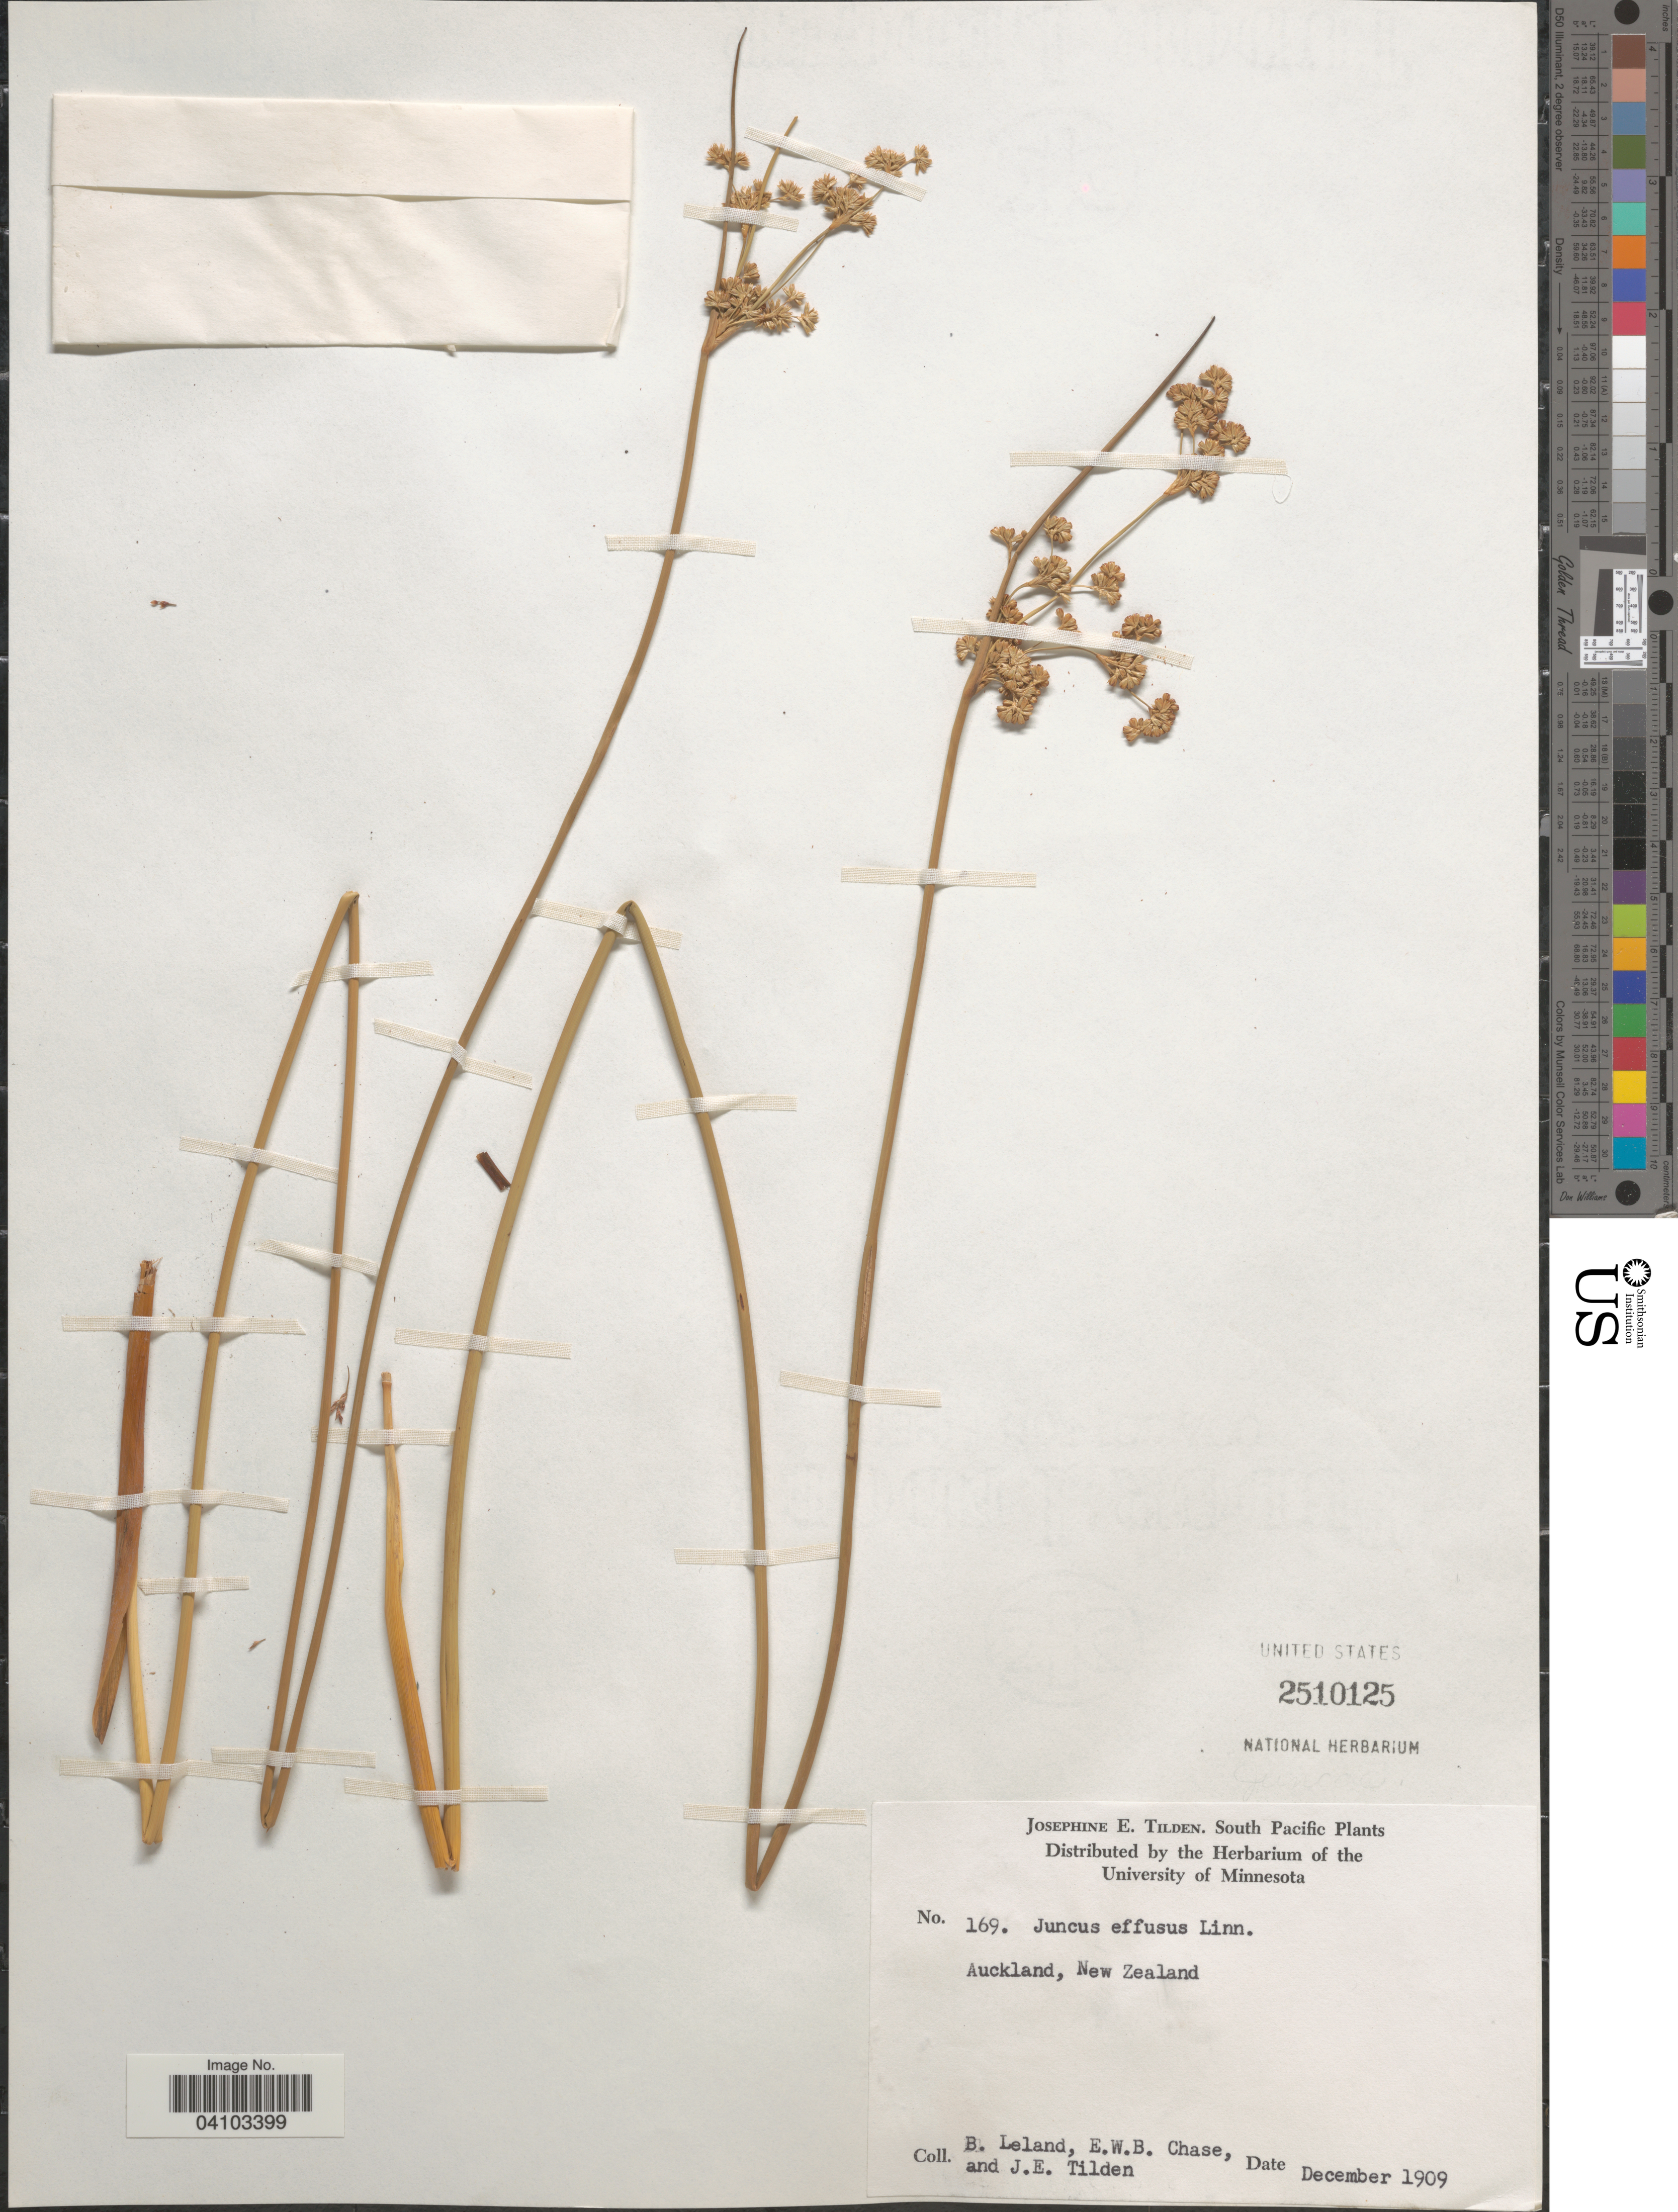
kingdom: Plantae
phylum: Tracheophyta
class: Liliopsida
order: Poales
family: Juncaceae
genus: Juncus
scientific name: Juncus effusus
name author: L.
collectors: B. Leland, E. W. Chase & J. E. Tilden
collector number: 169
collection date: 1909-12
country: New Zealand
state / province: Auckland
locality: South Pacific. [unsure placement]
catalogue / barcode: US 2510125